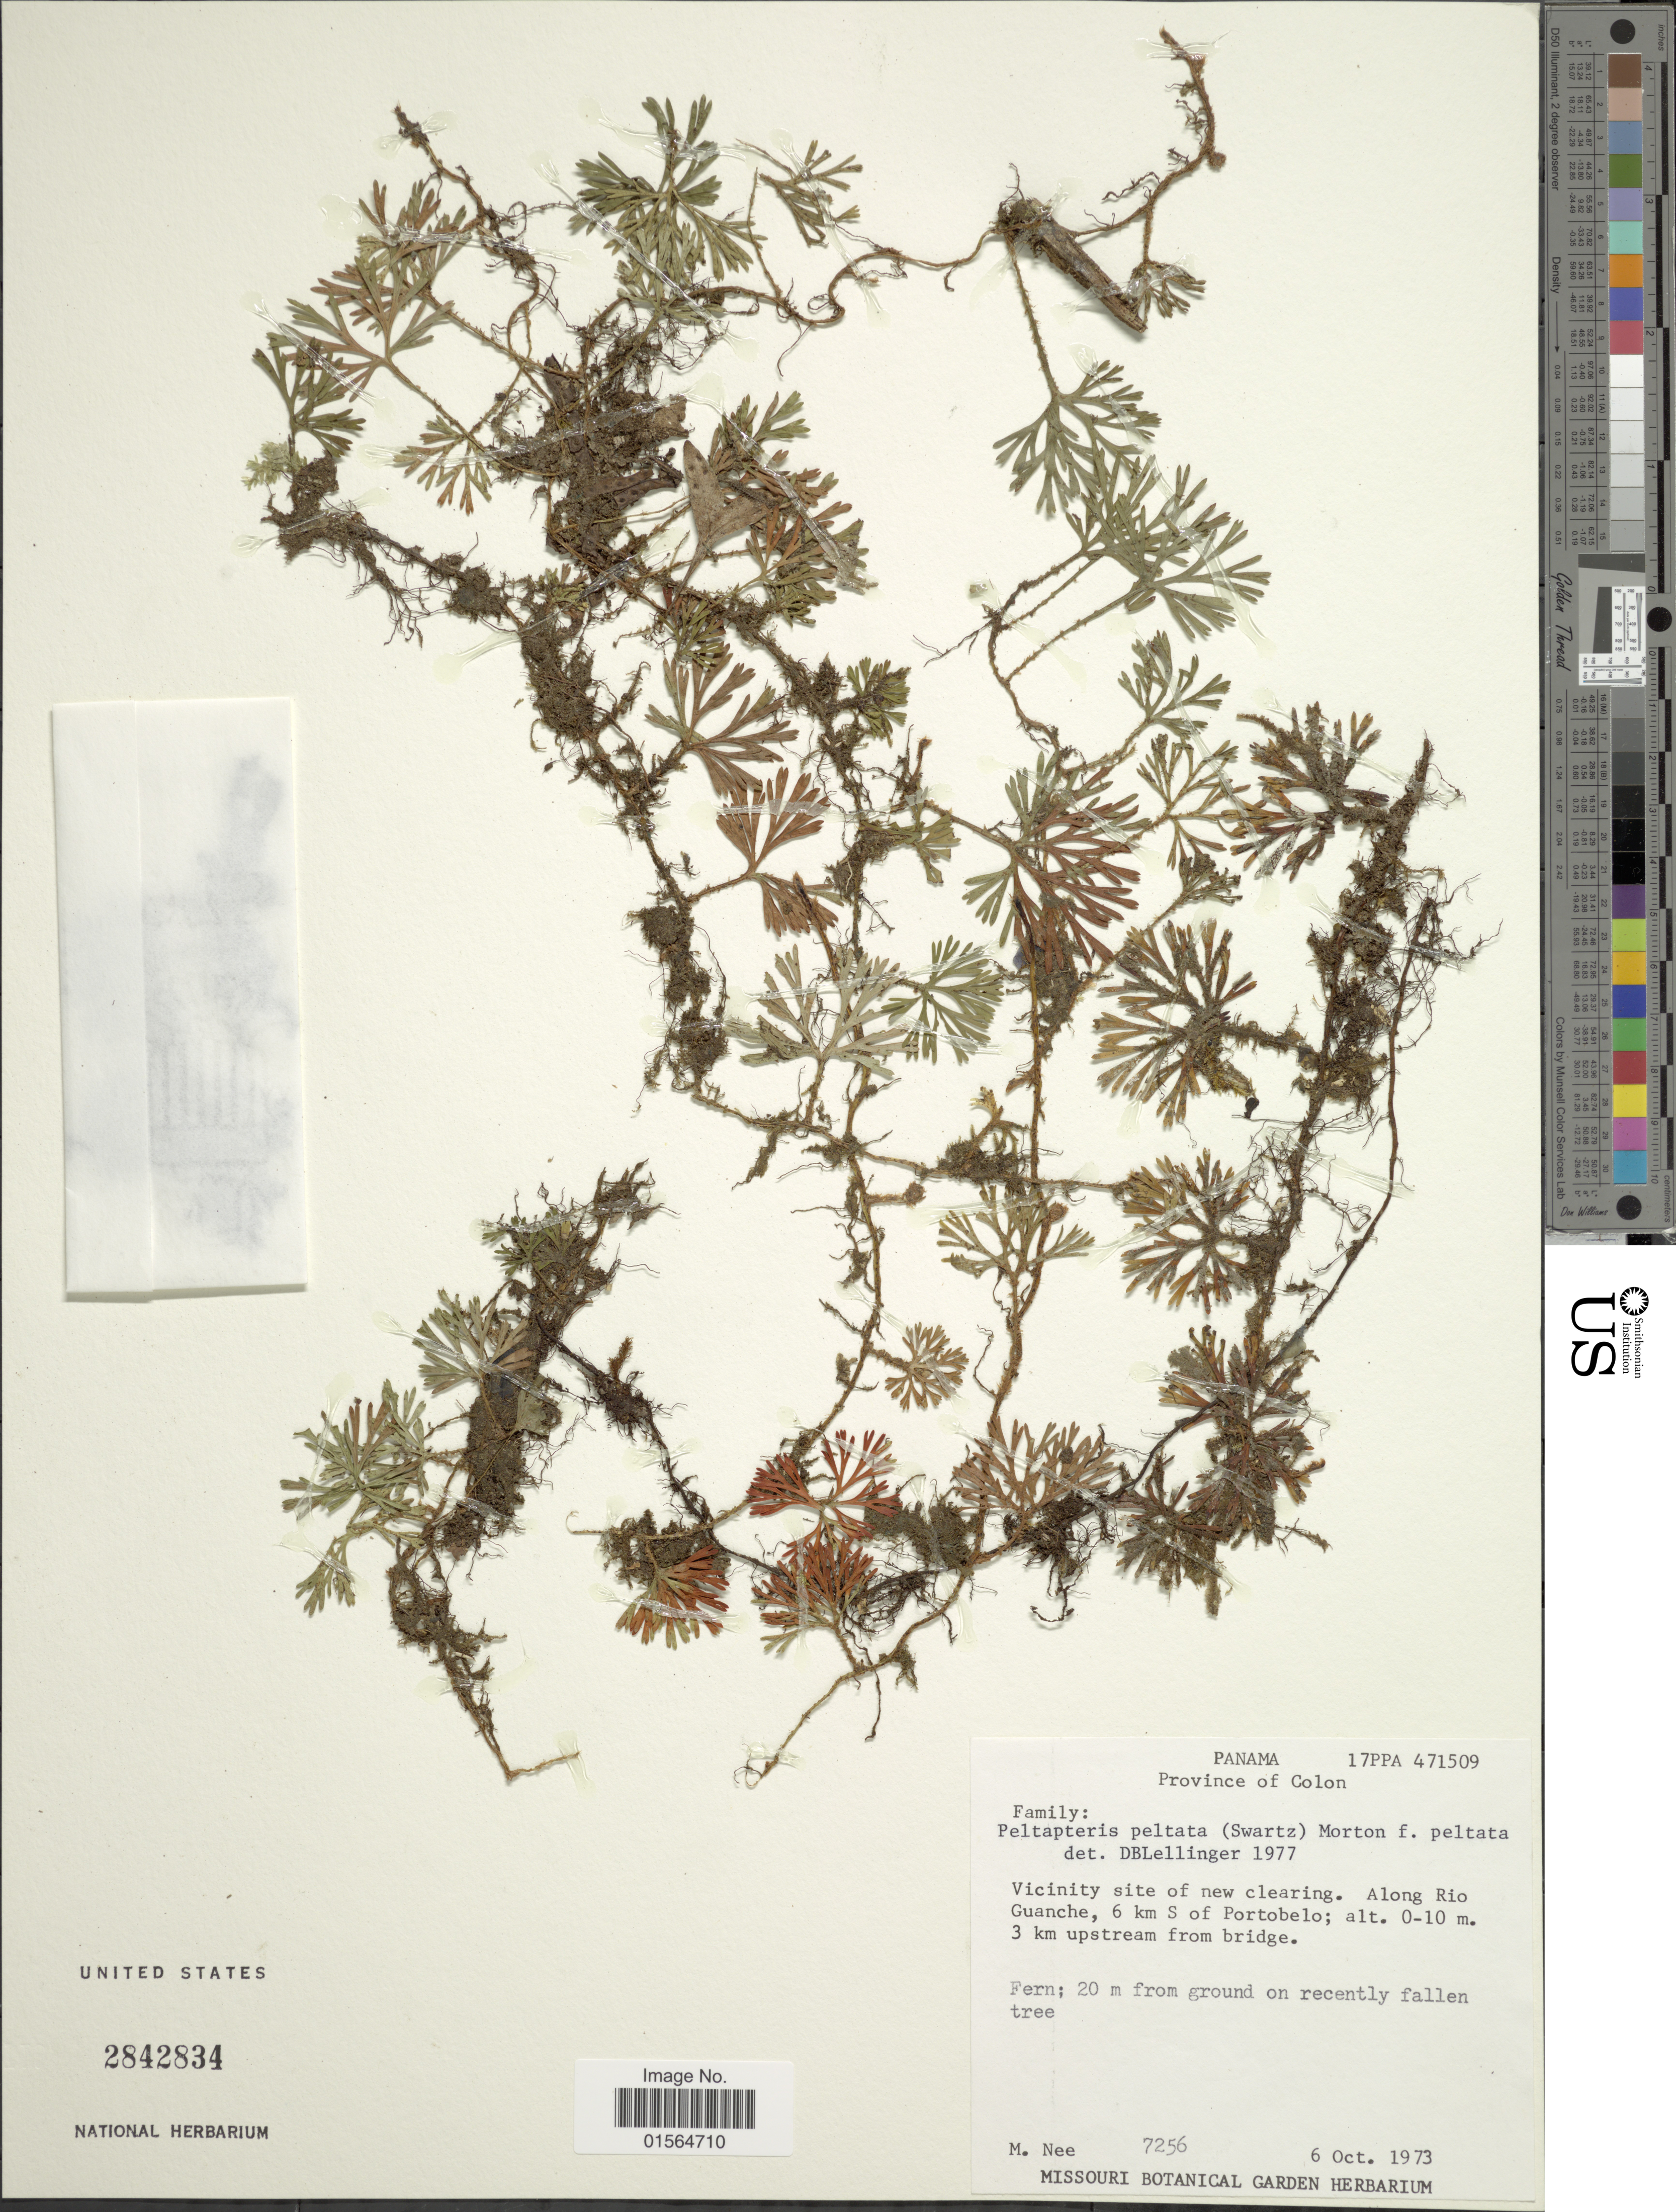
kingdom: Plantae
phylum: Tracheophyta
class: Polypodiopsida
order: Polypodiales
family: Dryopteridaceae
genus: Elaphoglossum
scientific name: Elaphoglossum peltatum f. peltatum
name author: (Sw.) Urb.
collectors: M. Nee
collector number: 7256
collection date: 1973-10-06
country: Panama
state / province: Colón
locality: Vicinity site of new clearing. Along Rio Guanche, 6 km S of Portobelo, 3 km upstream from bridge, 17PPA 471509 [unsure placement]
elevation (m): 0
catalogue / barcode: US 2842834